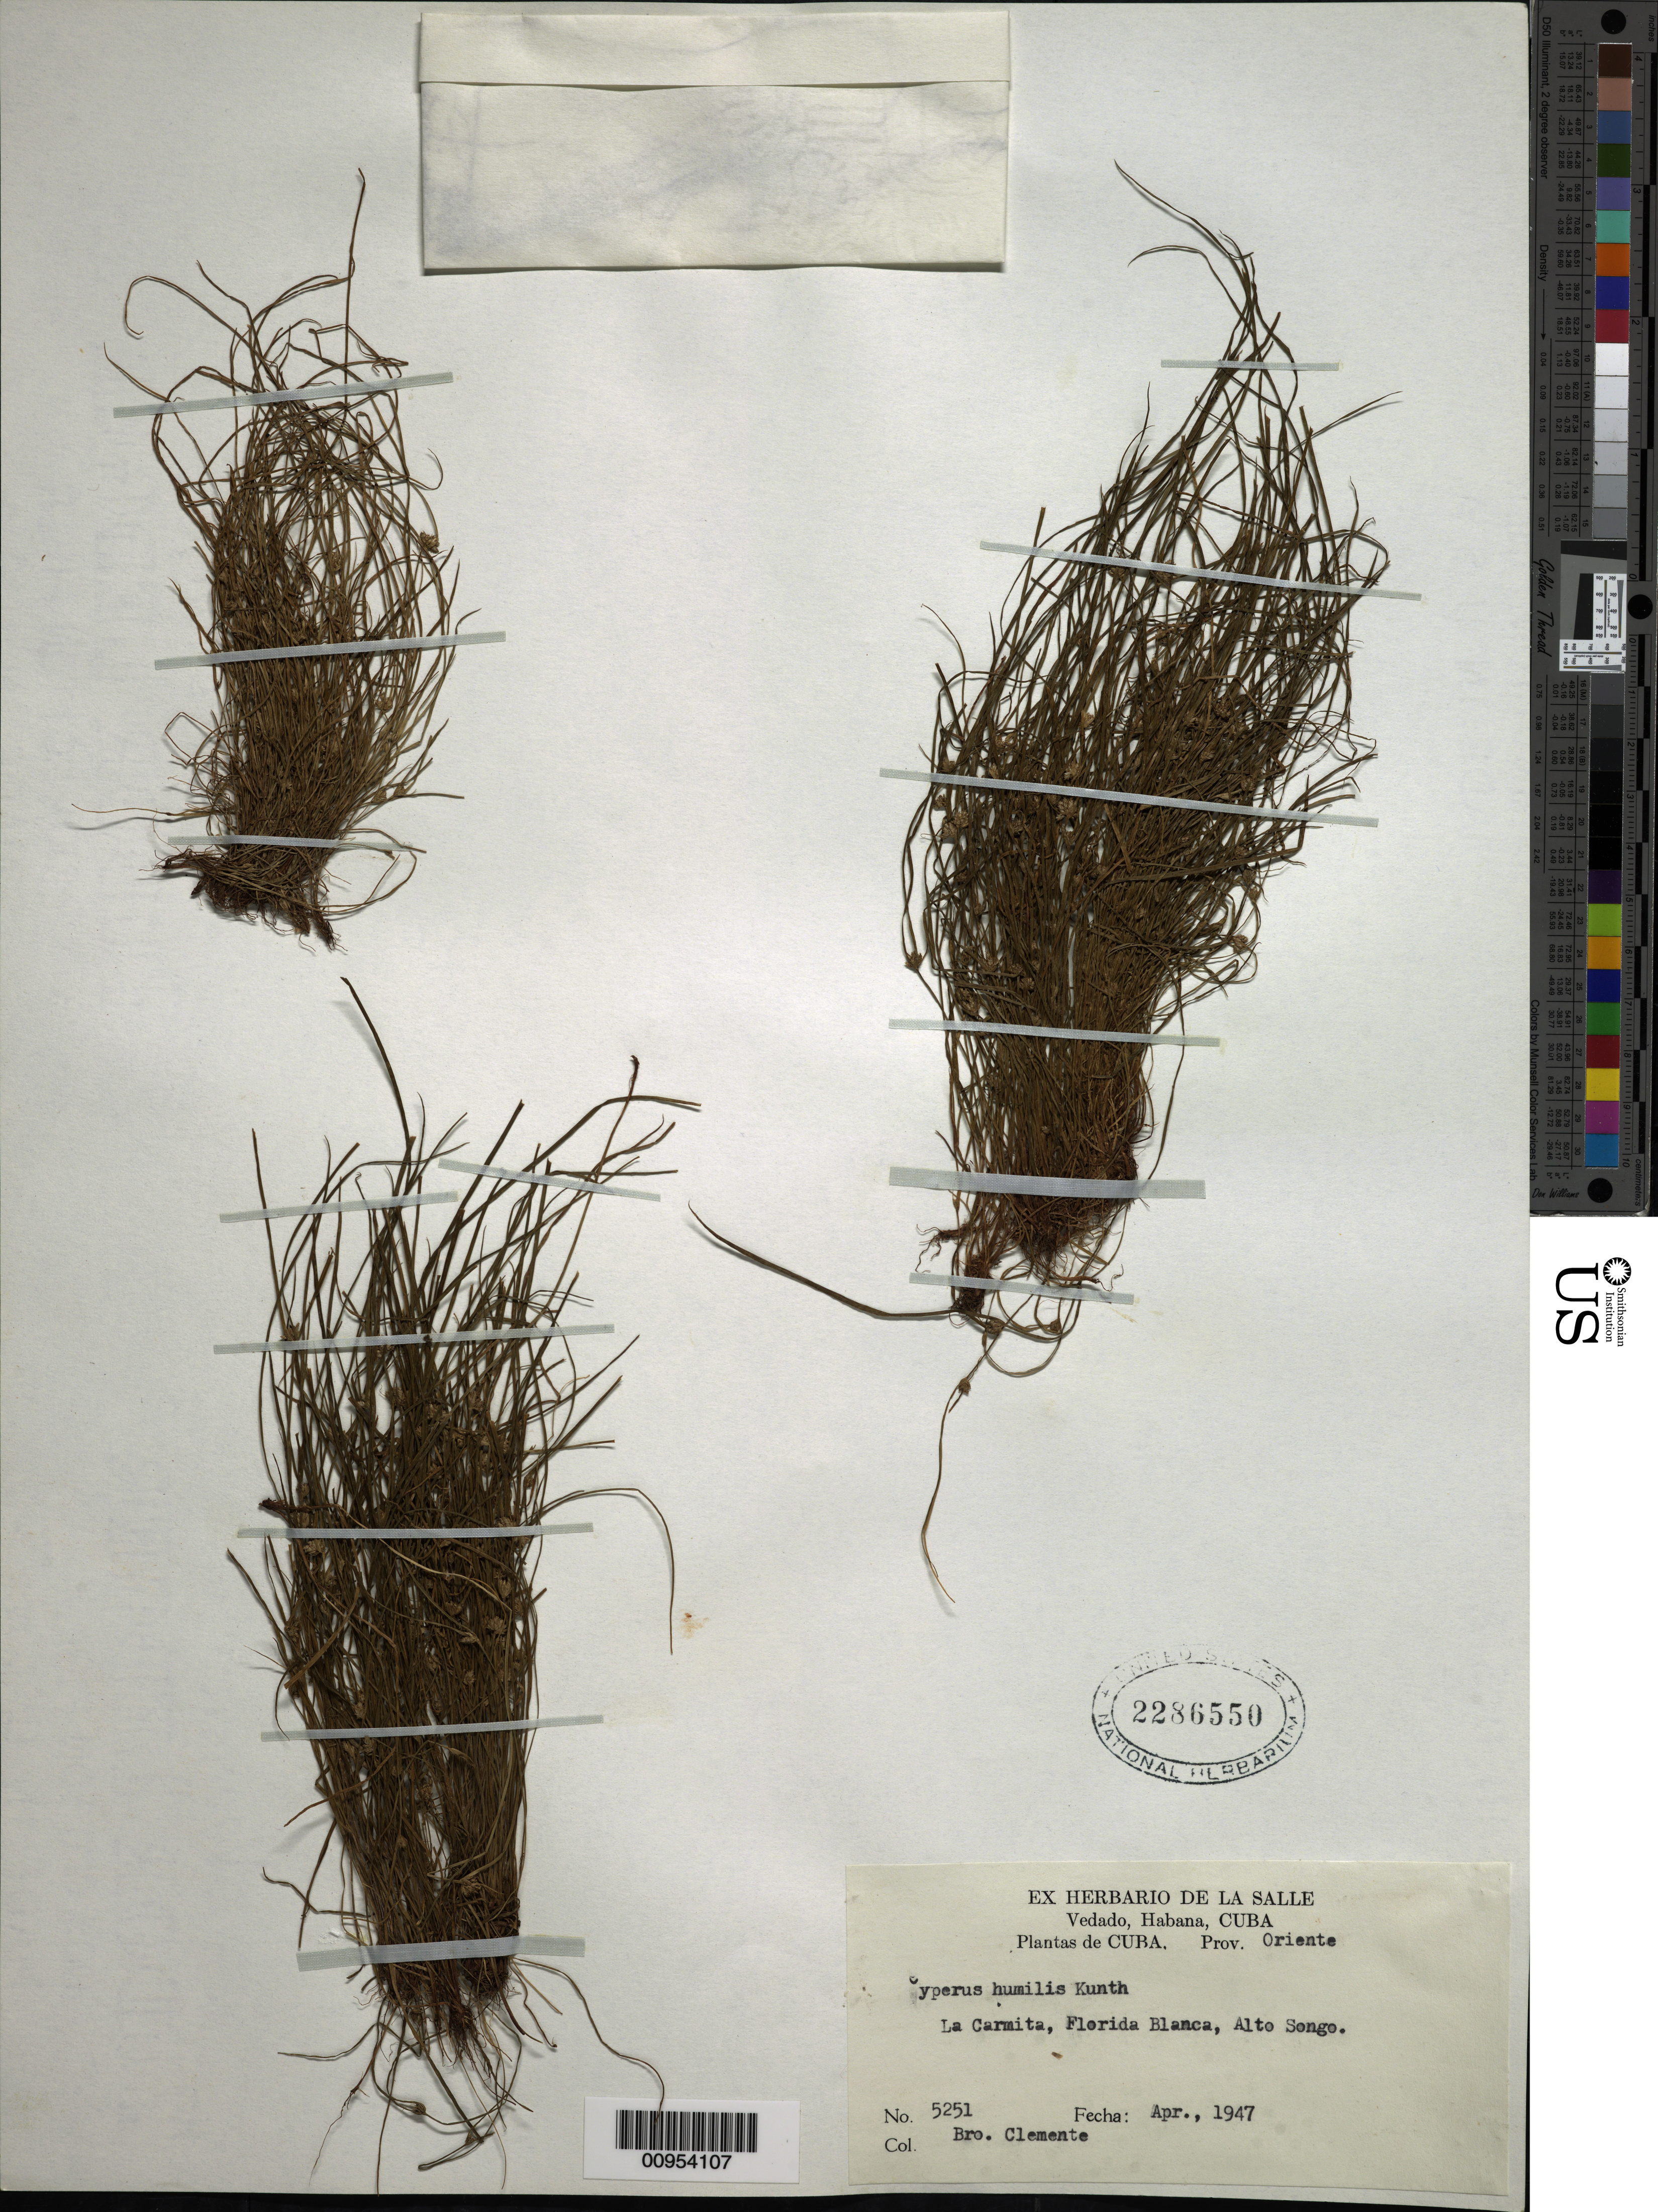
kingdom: Plantae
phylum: Tracheophyta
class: Liliopsida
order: Poales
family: Cyperaceae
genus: Cyperus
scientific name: Cyperus humilis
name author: Kunth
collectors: Bro. Clemente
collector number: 5251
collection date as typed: Apr 1947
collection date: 1947-04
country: Cuba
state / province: Oriente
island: Cuba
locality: La Carmita, Florida Blanca, Alto Songo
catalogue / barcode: US 2286550